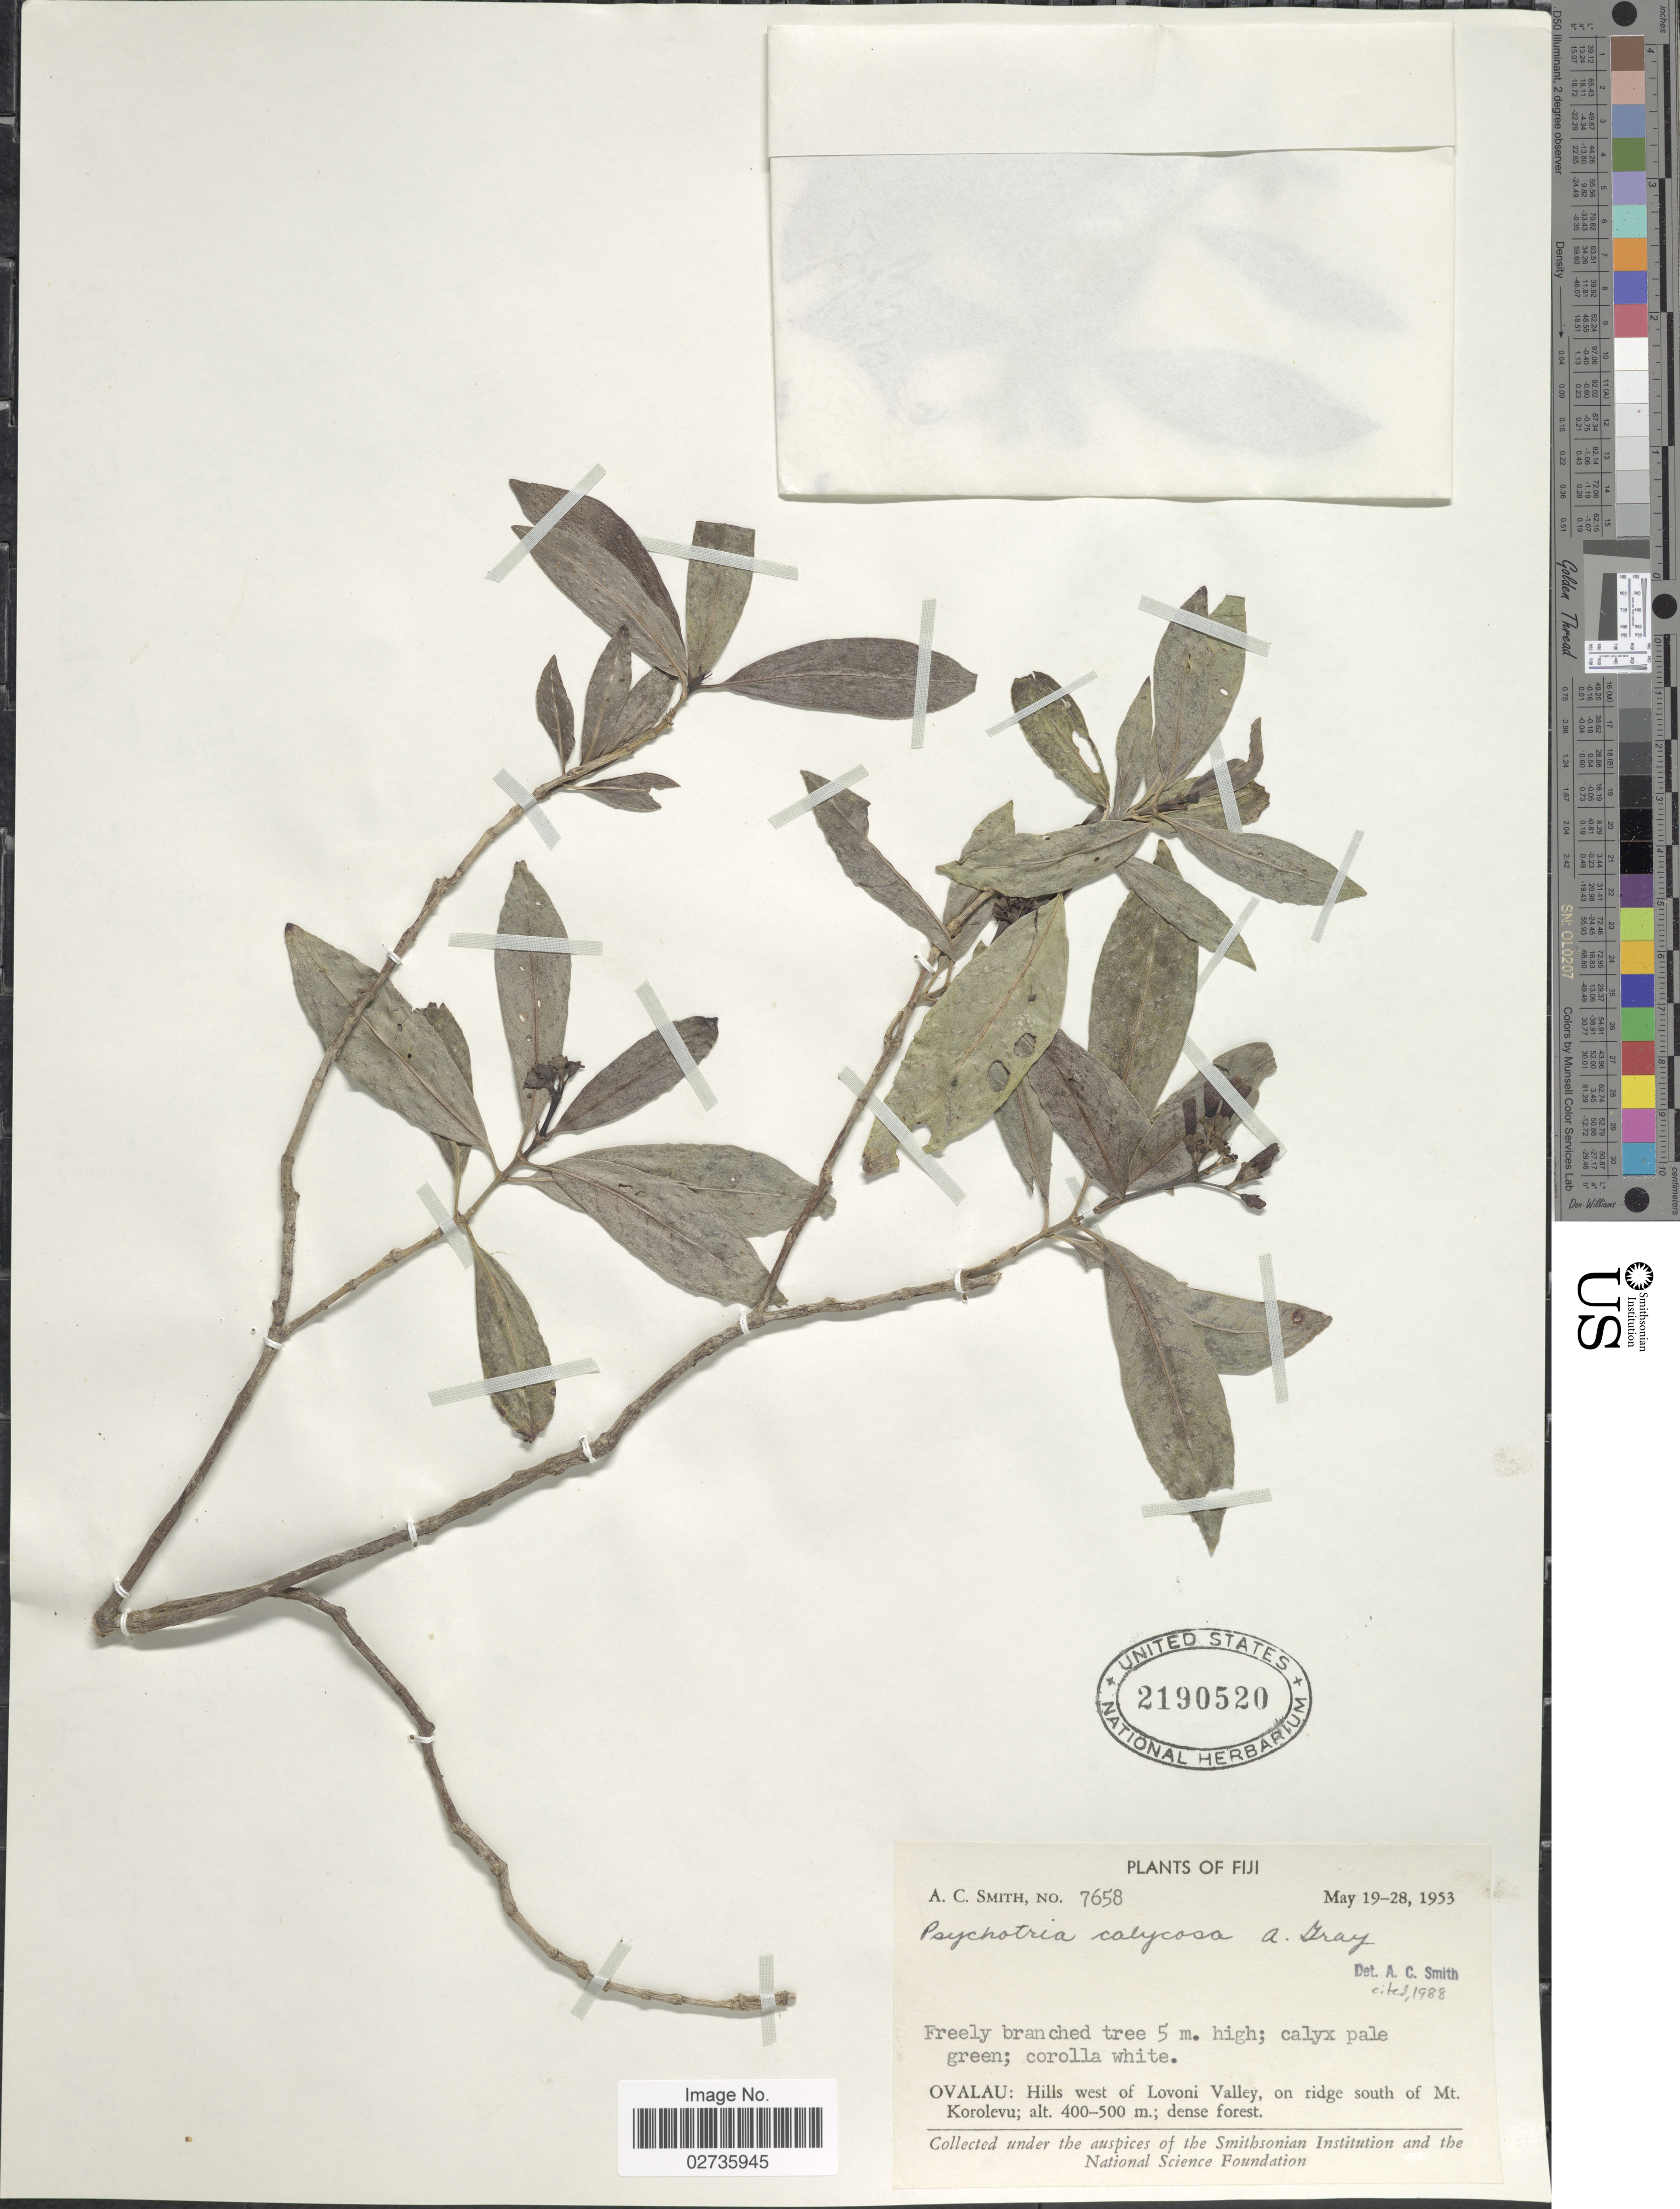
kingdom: Plantae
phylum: Tracheophyta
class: Magnoliopsida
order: Gentianales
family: Rubiaceae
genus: Psychotria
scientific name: Psychotria calycosa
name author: A. Gray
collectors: A. C. Smith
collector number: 7658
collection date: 1953-05-19/1953-05-28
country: Fiji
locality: Ovalau: Hills west of Lovoni Valley, on ridge south of Mt Korolevu; dense forest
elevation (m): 400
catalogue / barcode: US 2190520